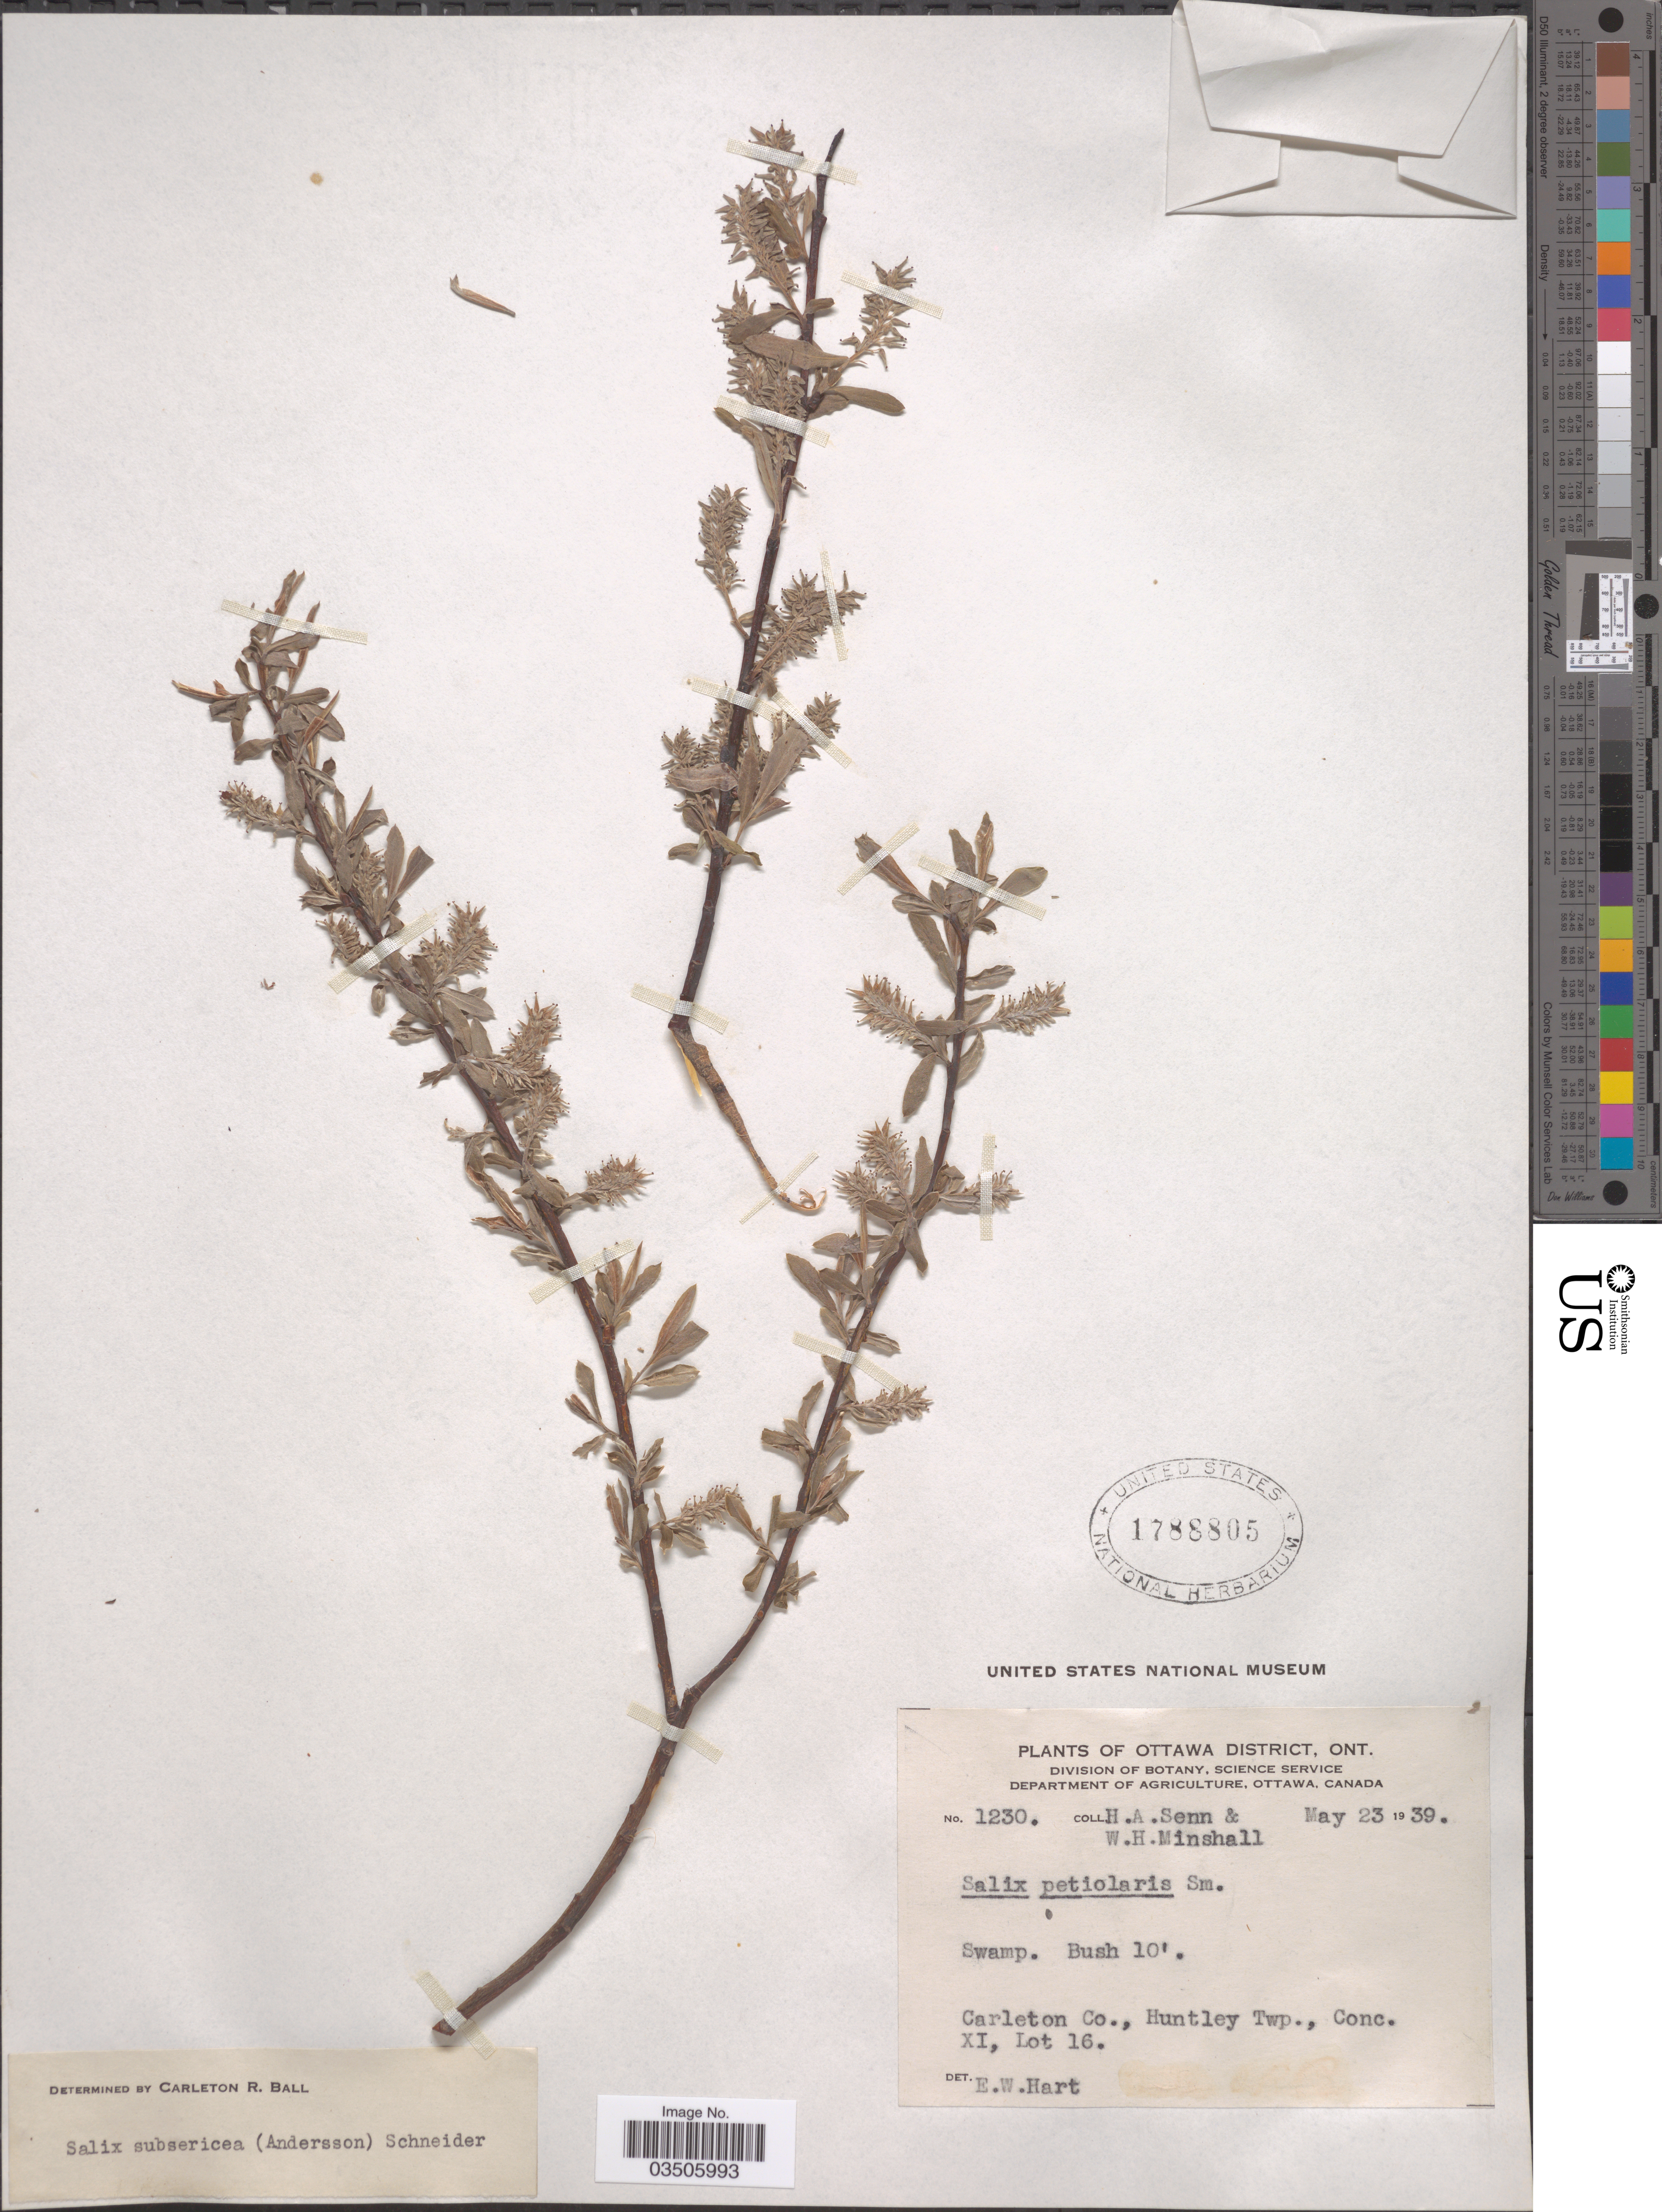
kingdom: Plantae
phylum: Tracheophyta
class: Magnoliopsida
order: Malpighiales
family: Salicaceae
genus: Salix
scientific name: Salix subsericea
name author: (Andersson) C.K. Schneid.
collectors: H. Senn & W. Minshall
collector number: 1230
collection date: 1939-05-23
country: Canada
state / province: Ontario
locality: Ottawa District. Carleton Co., Huntley Twp., Conc. XI, Lot 16.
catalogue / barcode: US 1788805